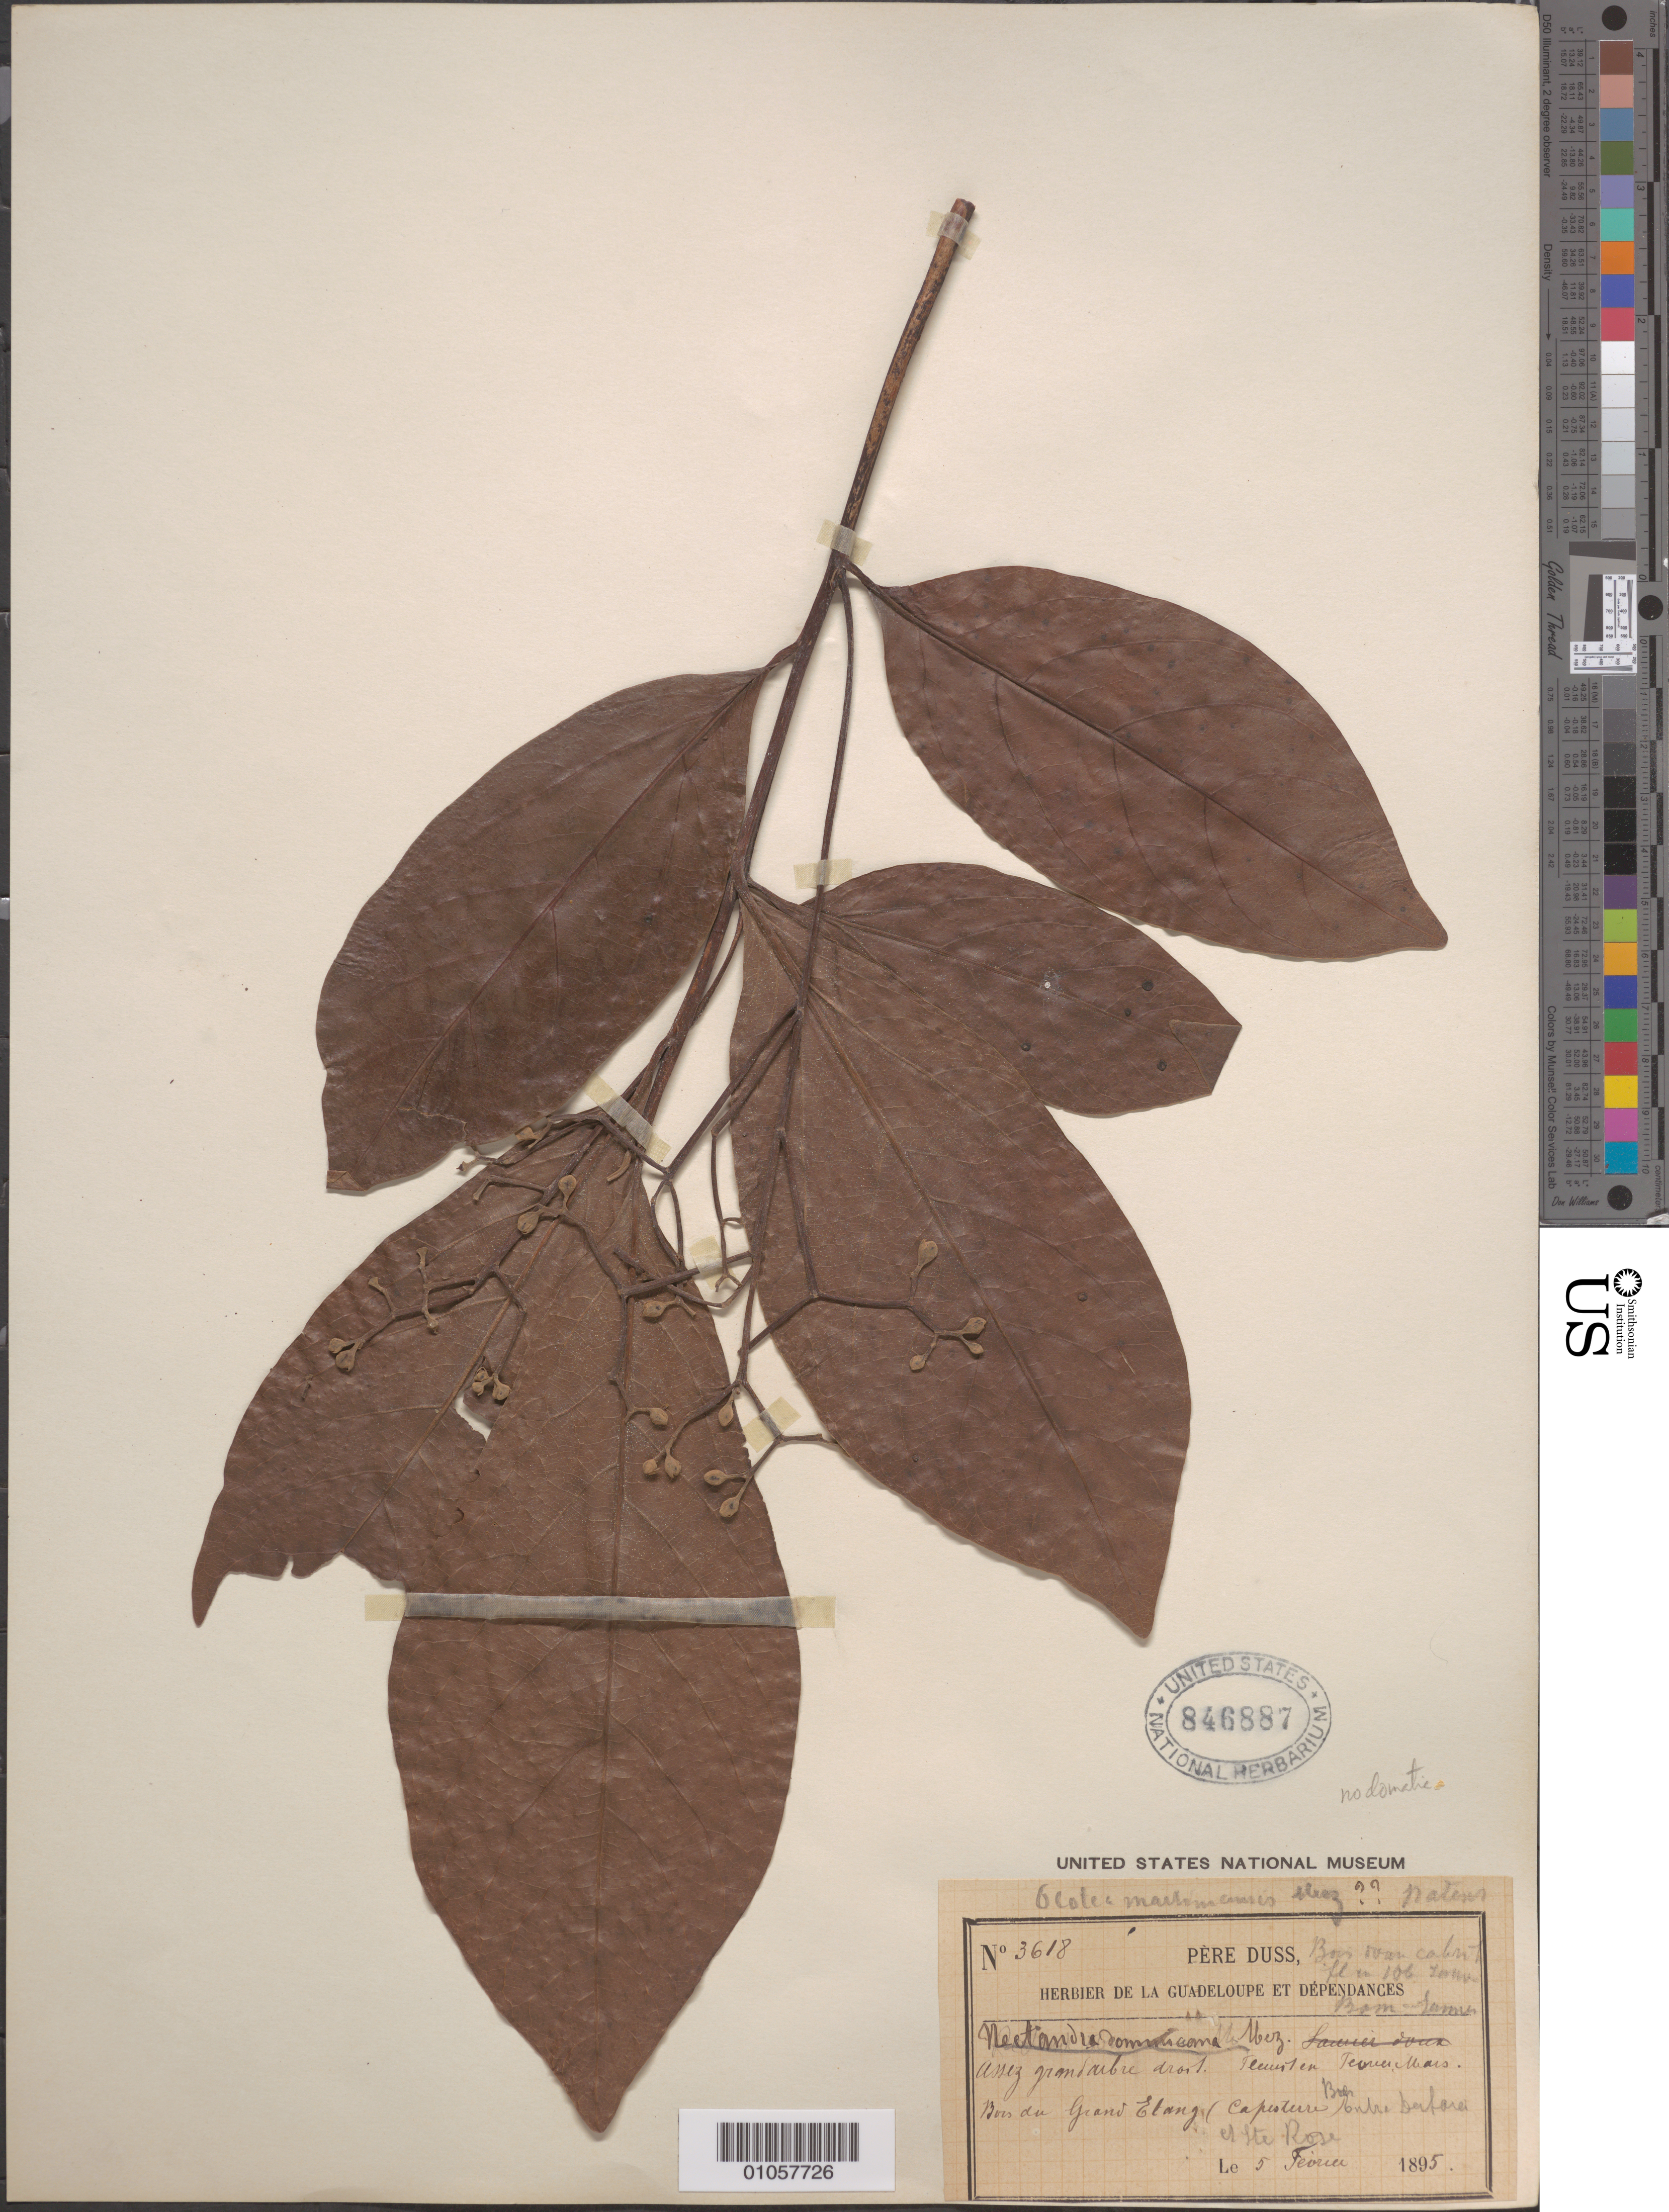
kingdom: Plantae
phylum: Tracheophyta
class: Magnoliopsida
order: Laurales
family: Lauraceae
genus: Ocotea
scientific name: Ocotea martinicensis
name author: Mez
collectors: Père Duss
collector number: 3618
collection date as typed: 05 Feb 1895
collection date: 1895-02-05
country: Guadeloupe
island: Marie Galante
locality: Capesterre, entre Duforei et St.e Rose. Grand Etang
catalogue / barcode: US 846887